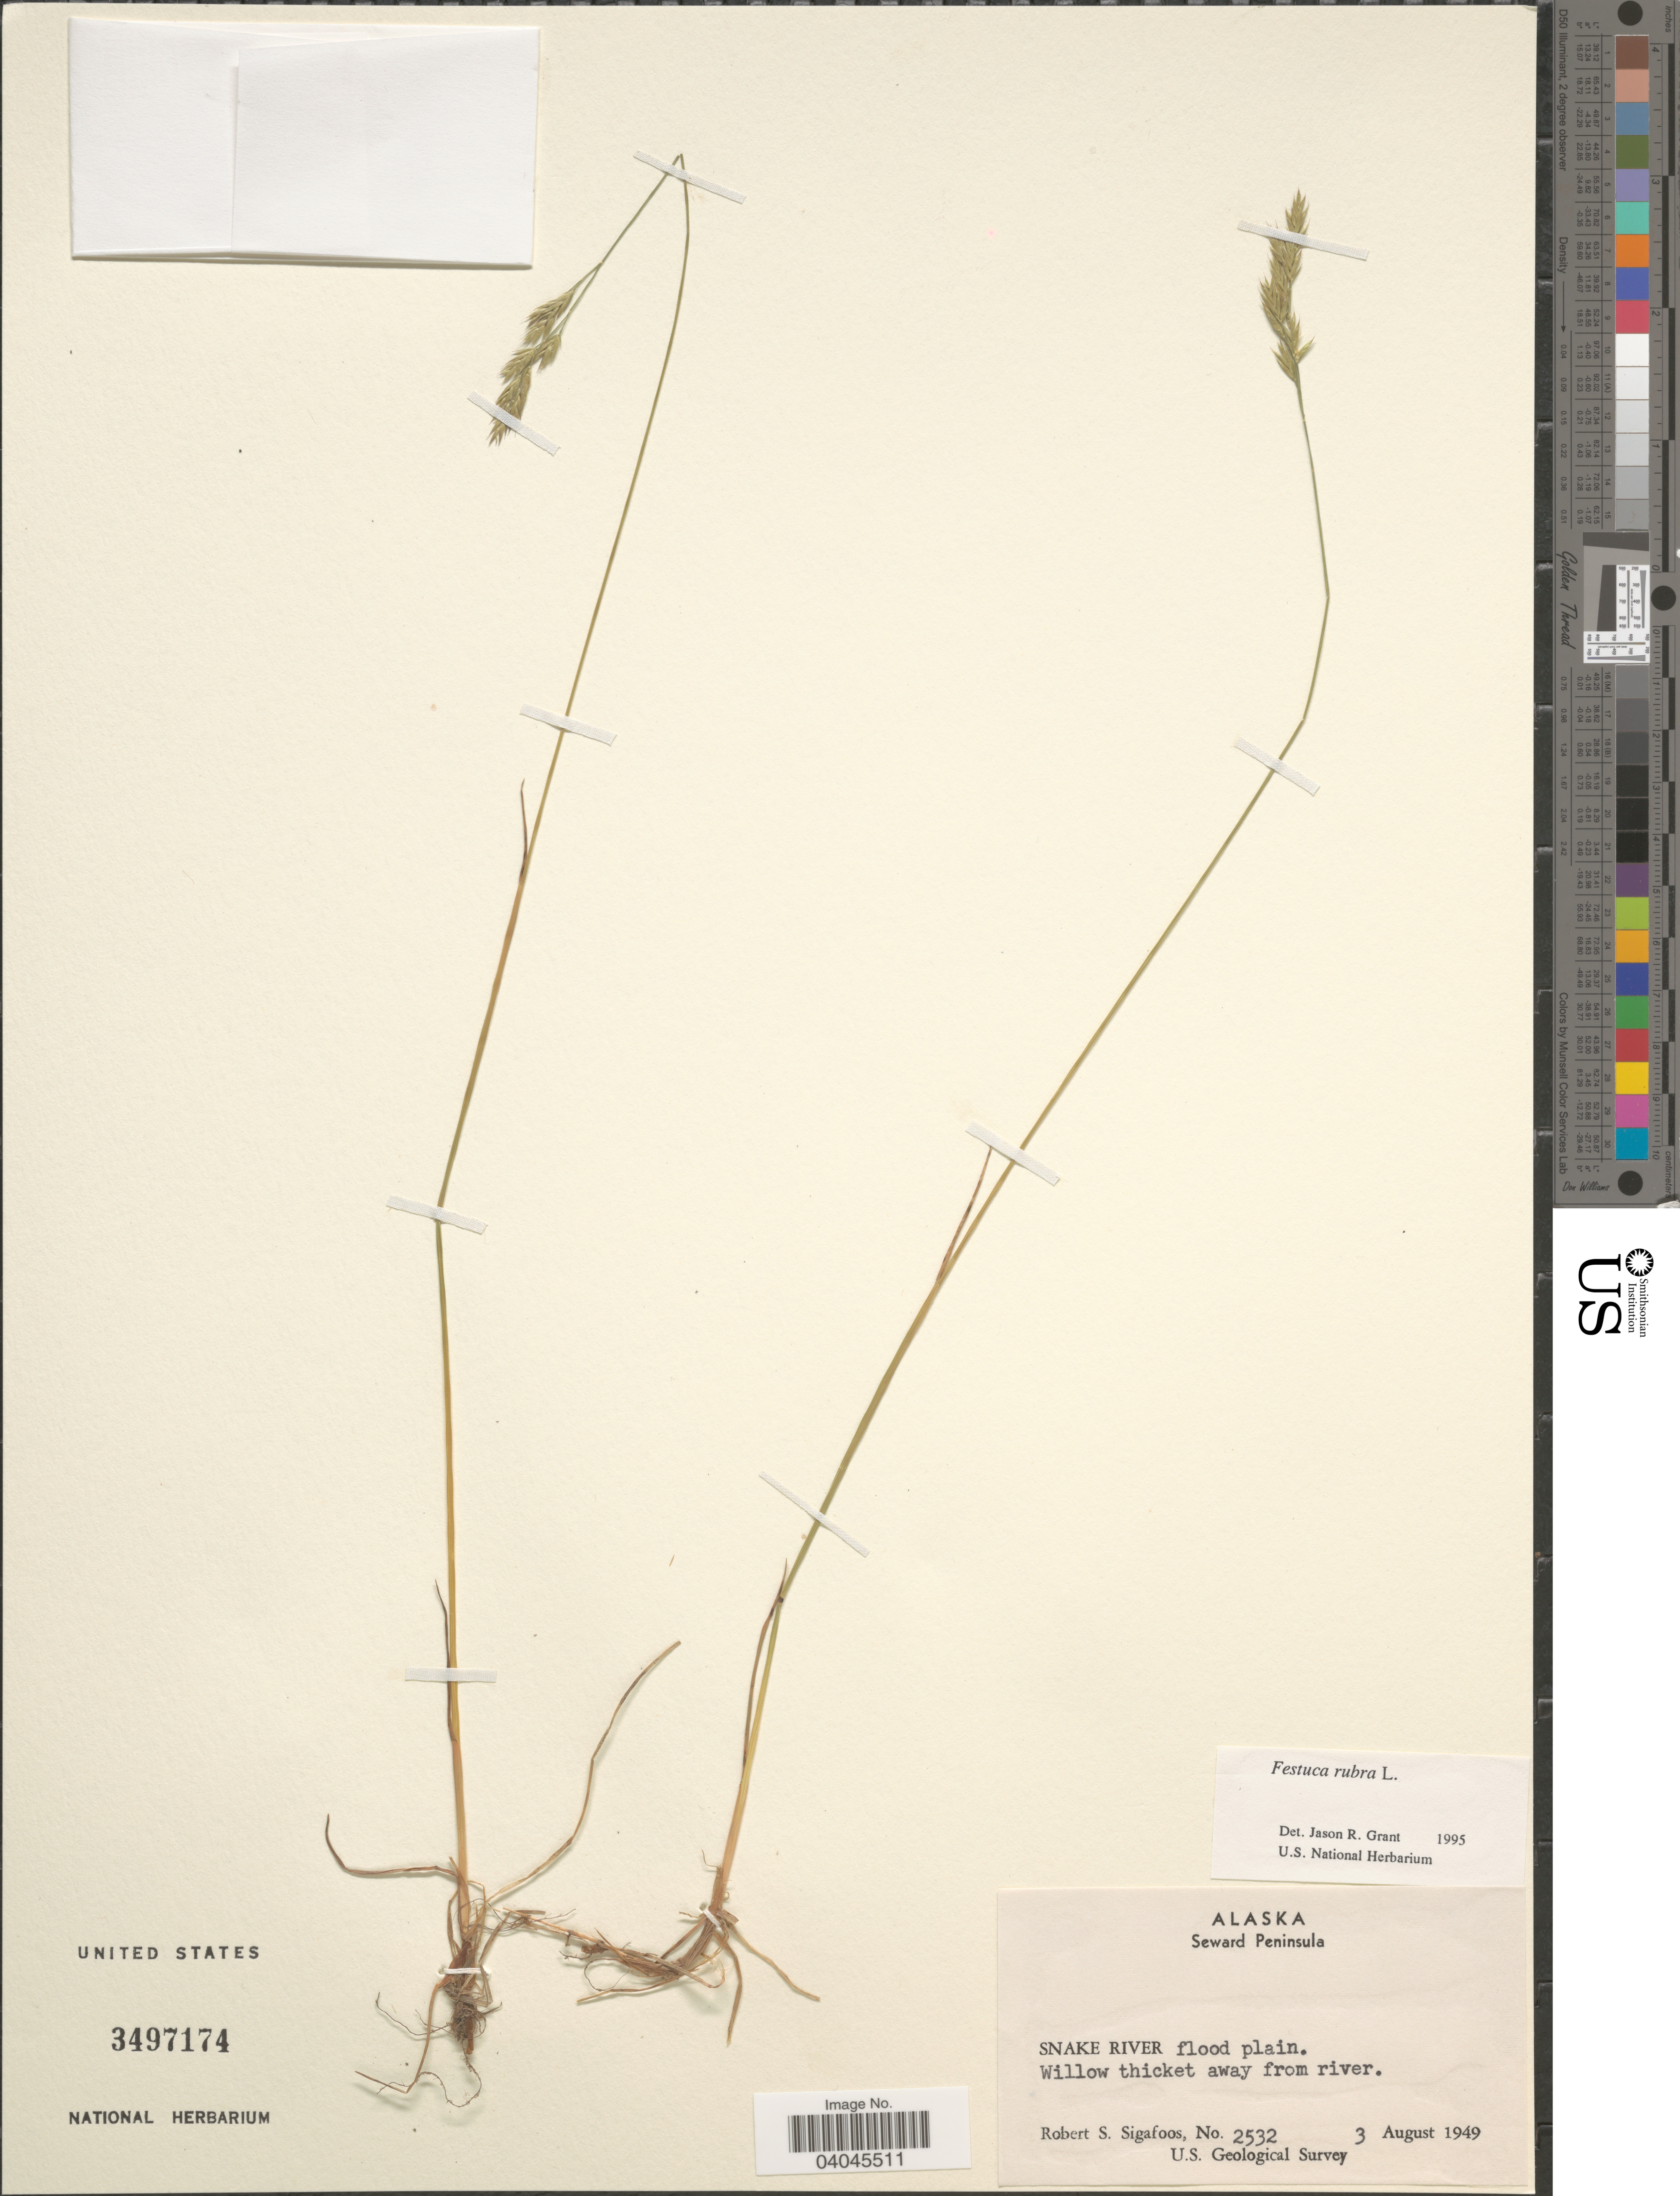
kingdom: Plantae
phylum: Tracheophyta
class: Liliopsida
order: Poales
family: Poaceae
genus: Festuca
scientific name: Festuca rubra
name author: L.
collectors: R. Sigafoos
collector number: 2532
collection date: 1949-08-03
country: United States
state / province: Alaska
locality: Seward Peninsula. Snake River flood plain.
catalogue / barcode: US 3497174